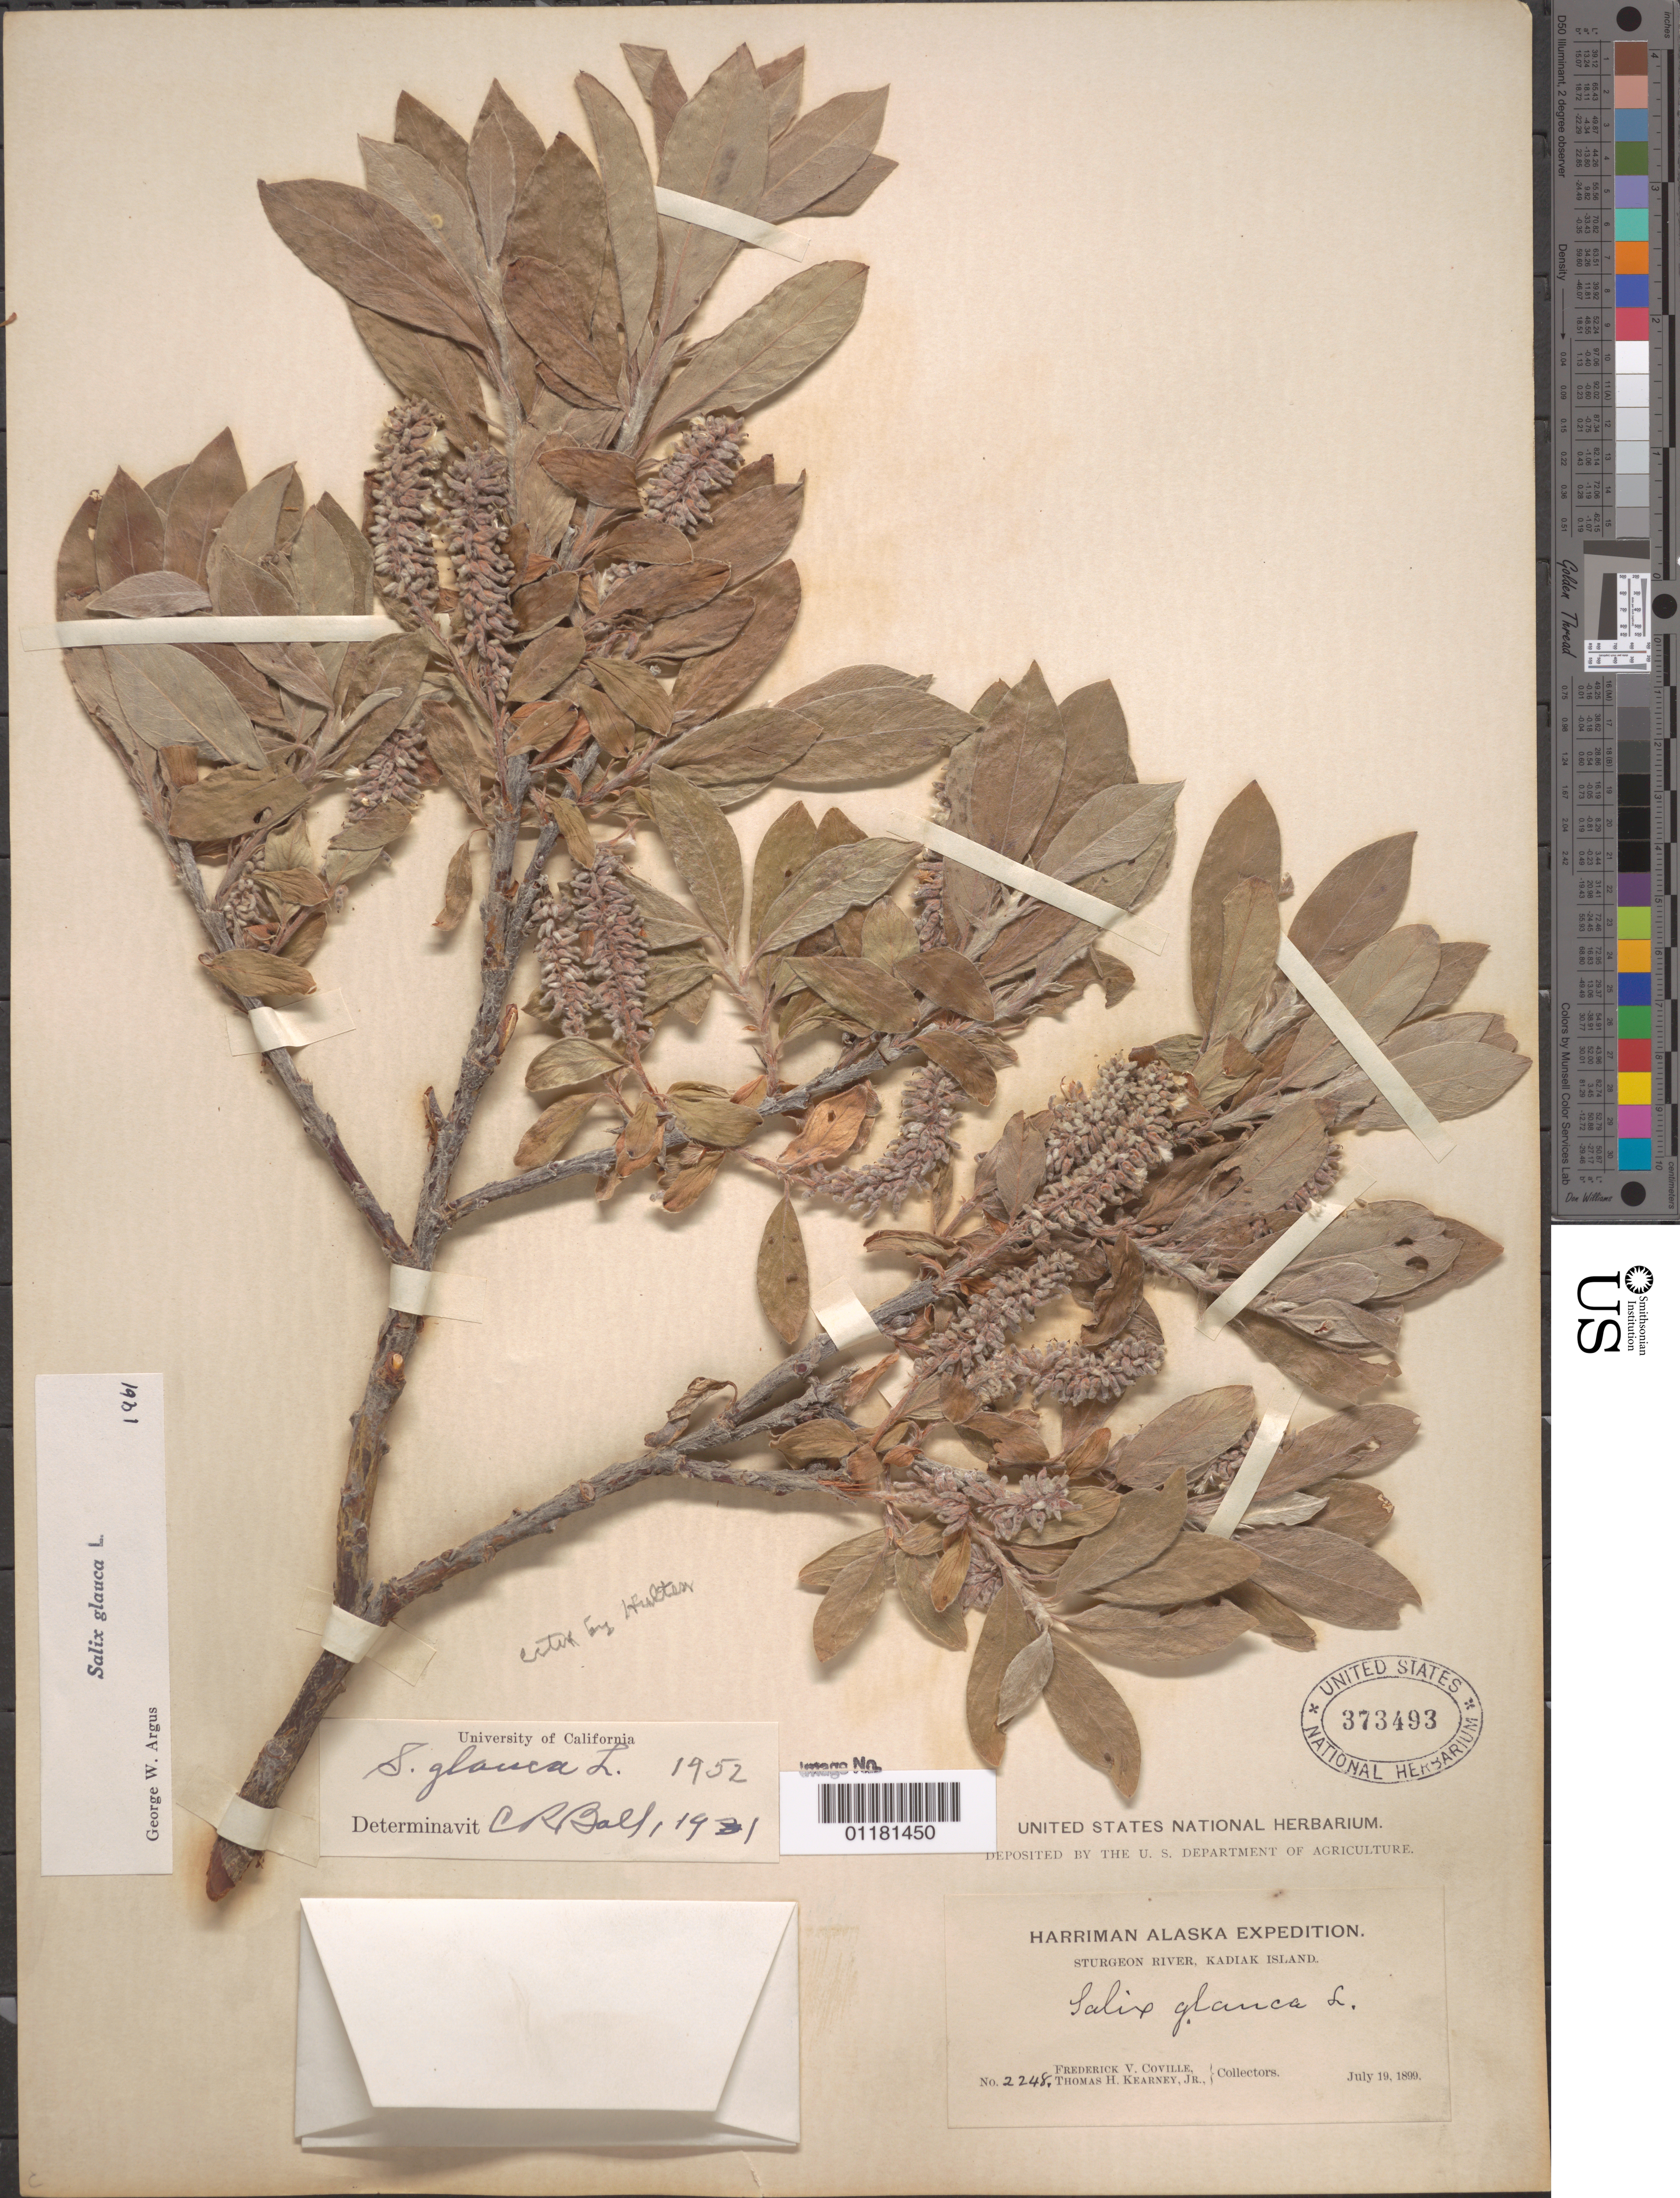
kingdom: Plantae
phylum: Tracheophyta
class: Magnoliopsida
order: Malpighiales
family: Salicaceae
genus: Salix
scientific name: Salix glauca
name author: L.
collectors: F. V. Coville & T. H. Kearney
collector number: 2248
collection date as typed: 19 Jul 1899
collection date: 1899-07-19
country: United States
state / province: Alaska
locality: Sturgeon River, Kadiak Island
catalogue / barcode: US 373493